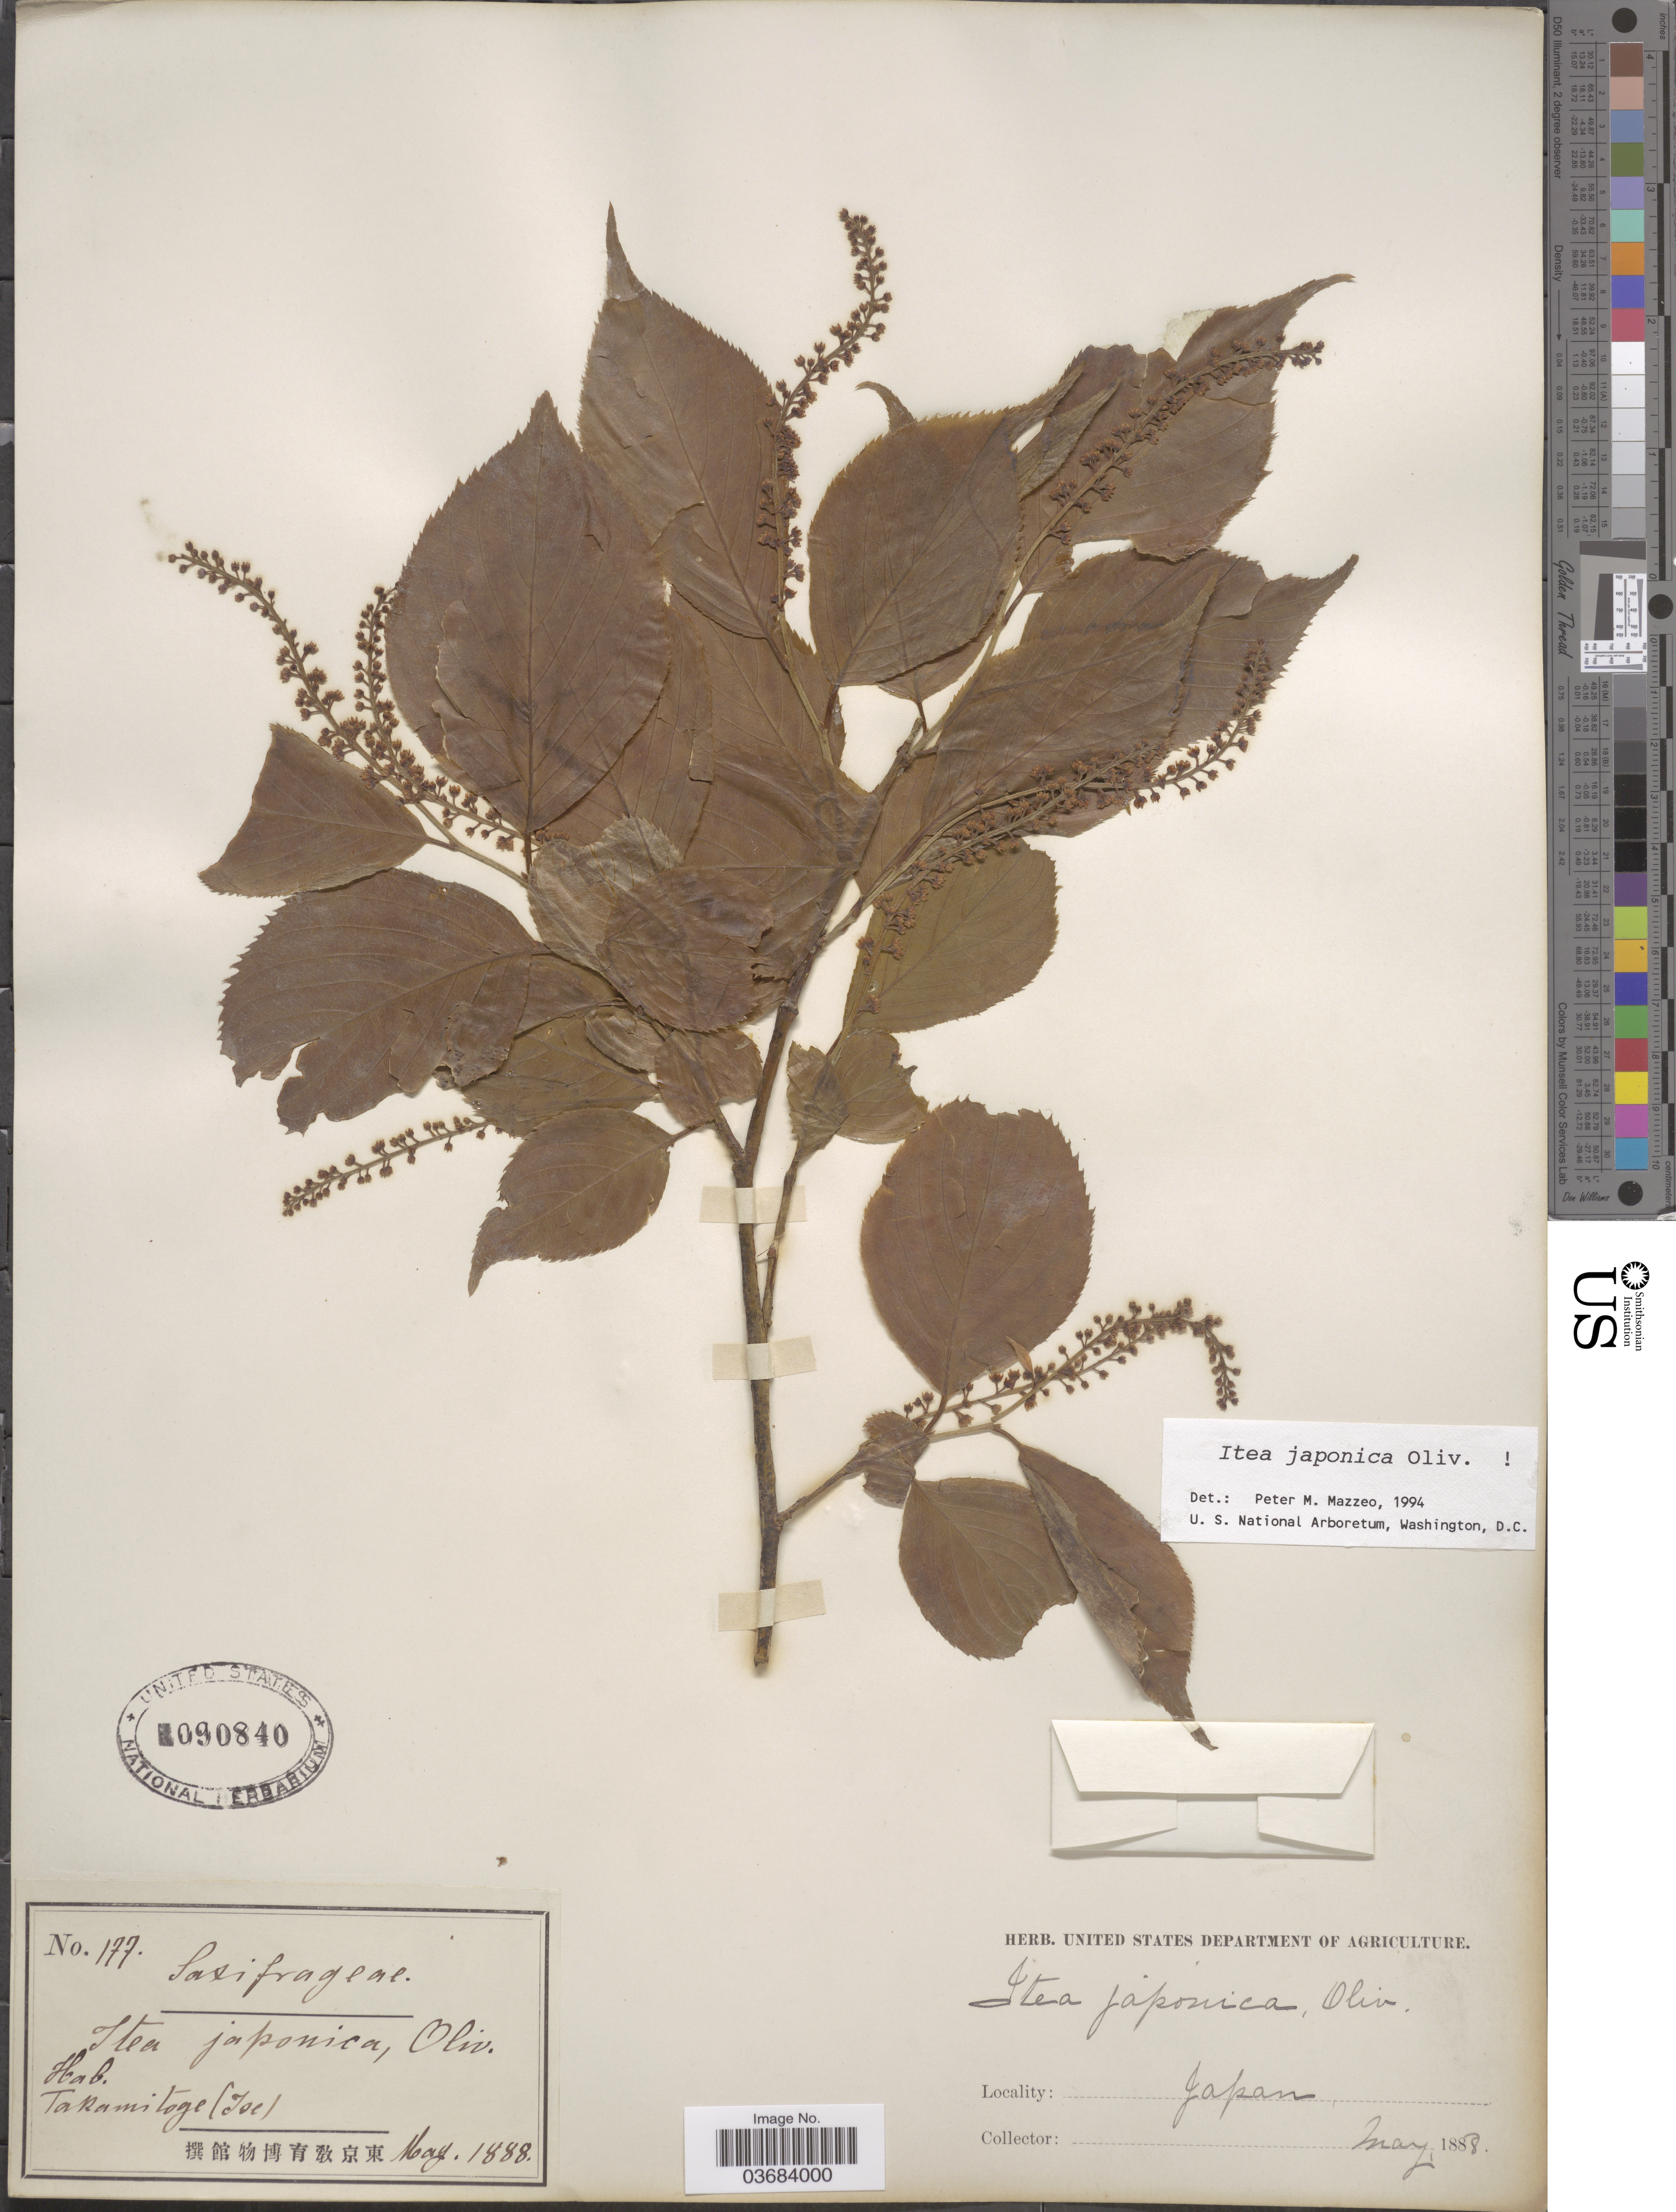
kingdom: Plantae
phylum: Tracheophyta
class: Magnoliopsida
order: Saxifragales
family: Iteaceae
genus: Itea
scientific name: Itea japonica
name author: Oliv.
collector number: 177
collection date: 1888-05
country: Japan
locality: Takamitoge (Ise).